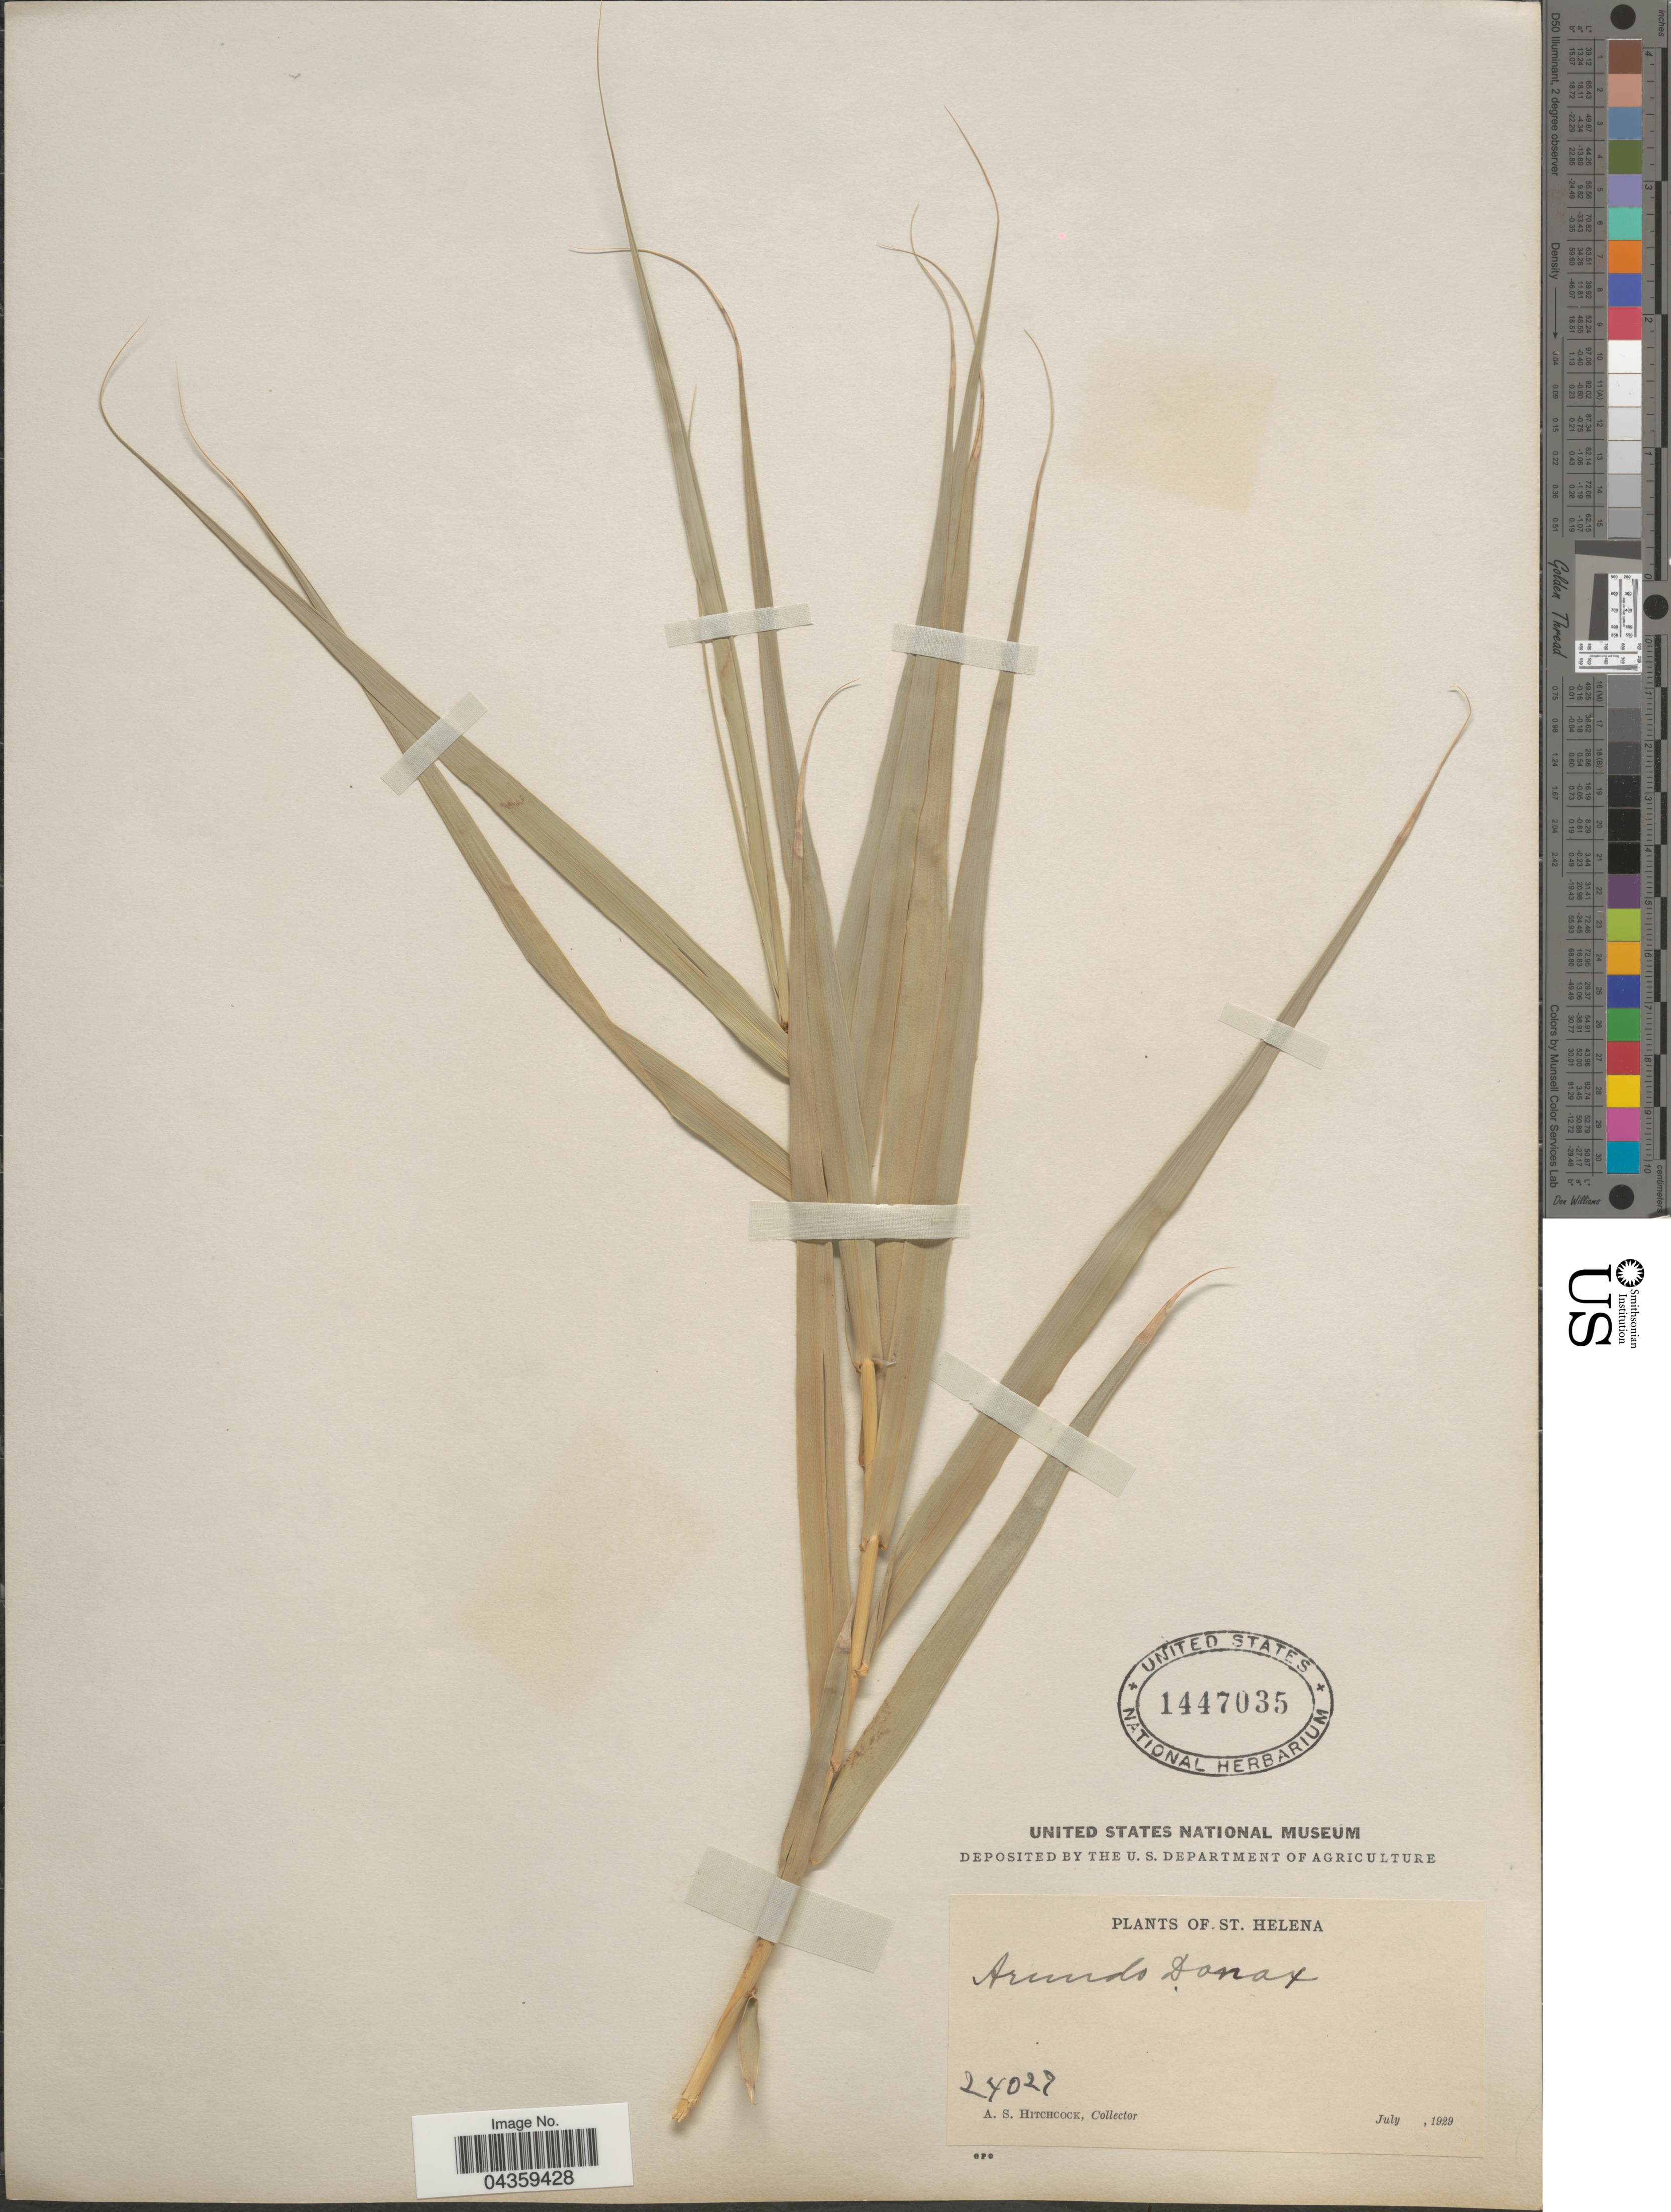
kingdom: Plantae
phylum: Tracheophyta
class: Liliopsida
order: Poales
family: Poaceae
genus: Arundo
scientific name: Arundo donax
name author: L.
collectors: A. S. Hitchcock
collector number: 24027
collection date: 1929-07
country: St. Helena Islands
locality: St. Helena.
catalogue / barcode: US 1447035